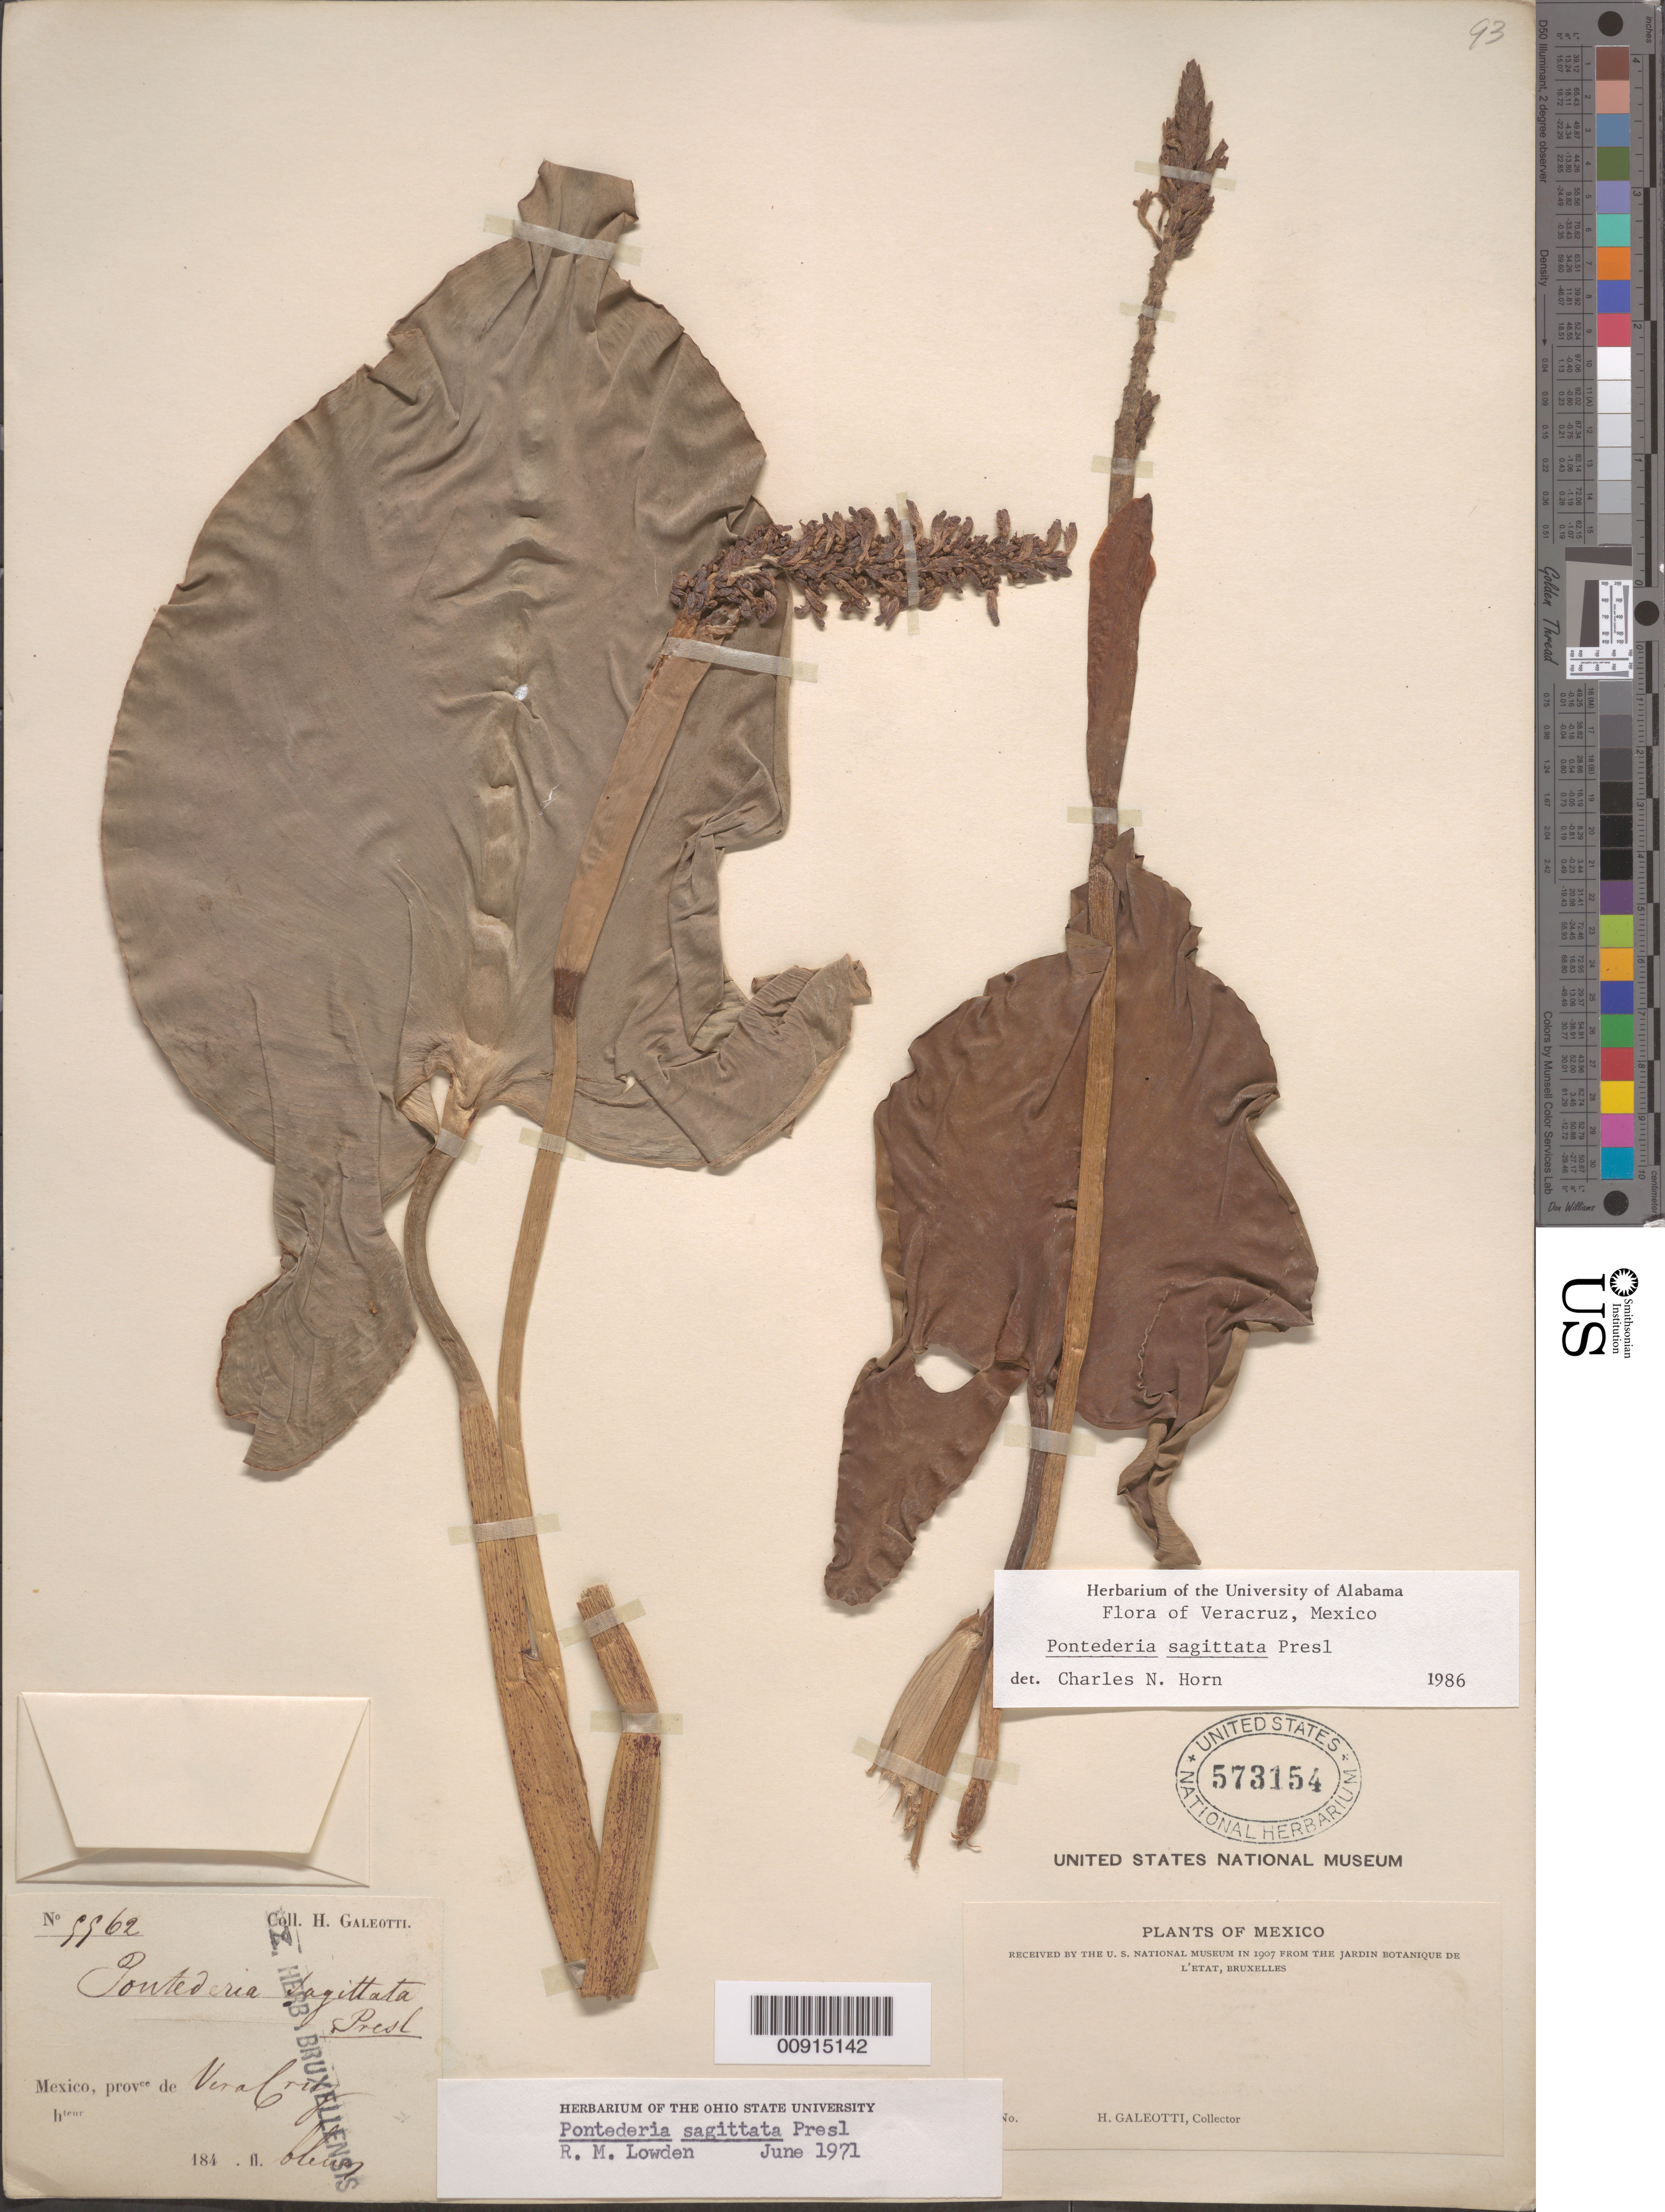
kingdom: Plantae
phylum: Tracheophyta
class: Liliopsida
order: Commelinales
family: Pontederiaceae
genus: Pontederia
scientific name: Pontederia sagittata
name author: C. Presl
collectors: H. G. Galeotti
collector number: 9962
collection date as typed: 184-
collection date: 1840/1849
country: Mexico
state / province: Veracruz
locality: Veracruz.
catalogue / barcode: US 573154